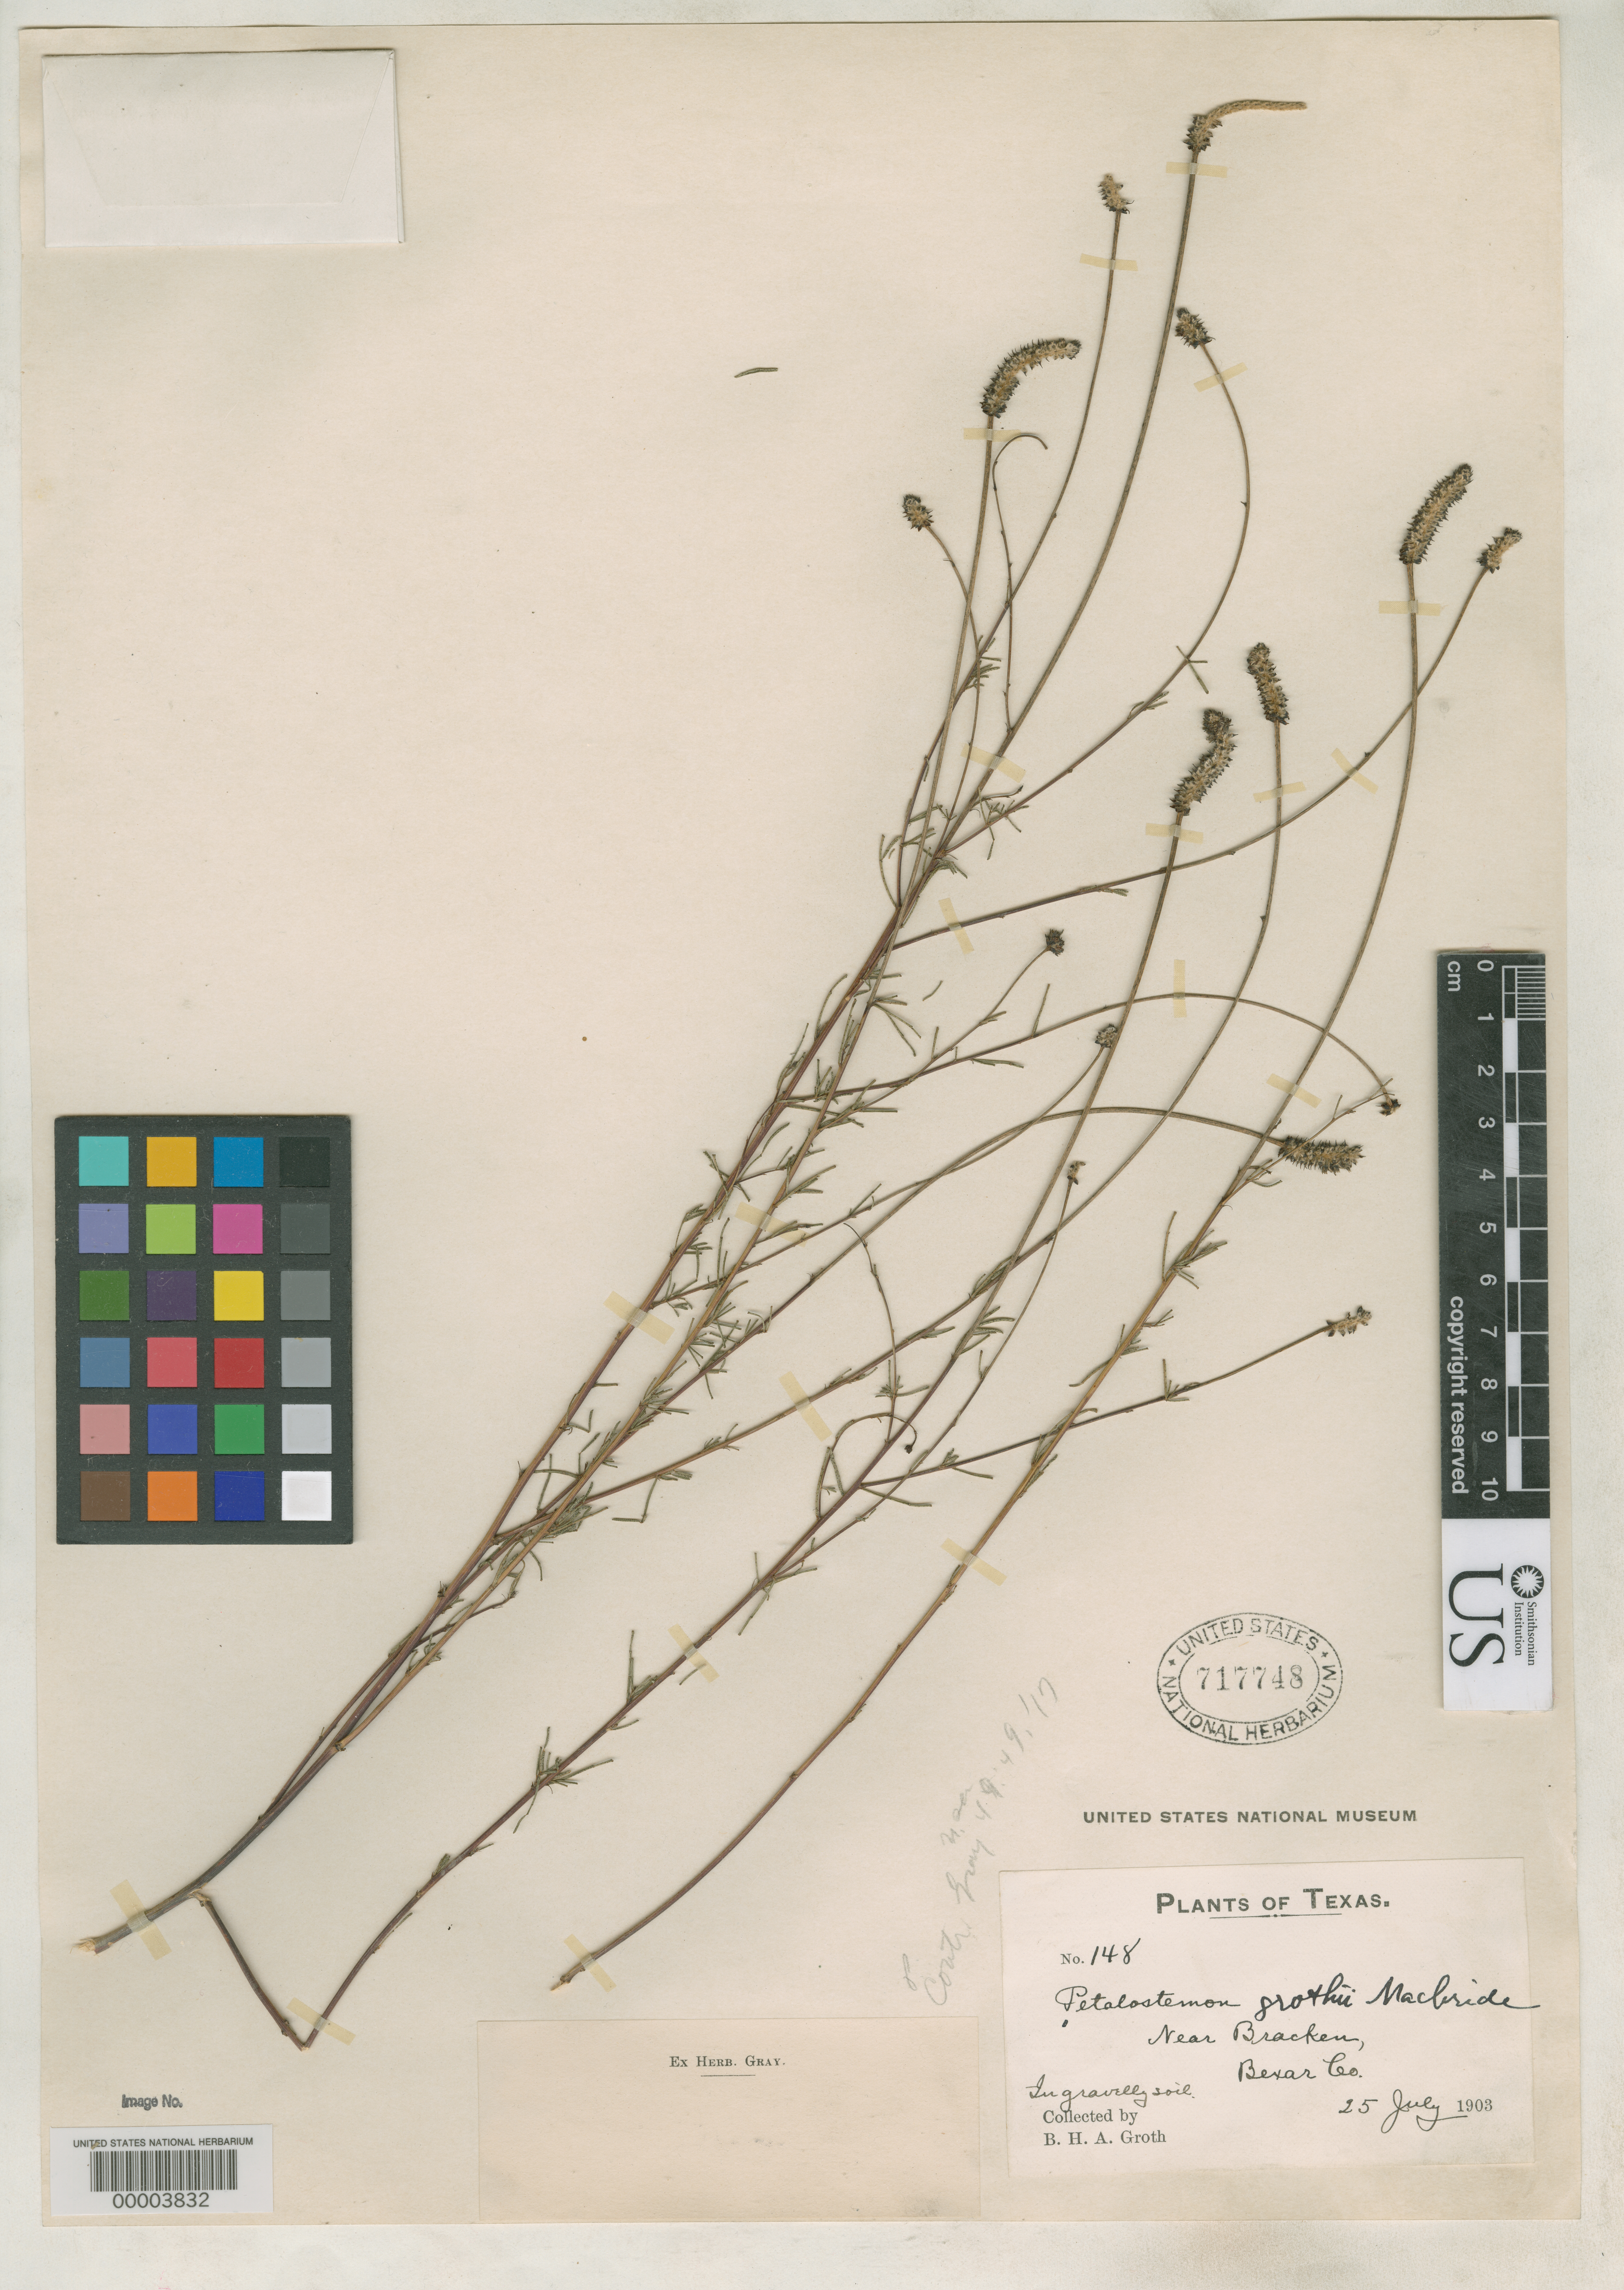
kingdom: Plantae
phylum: Tracheophyta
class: Magnoliopsida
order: Fabales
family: Fabaceae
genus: Petalostemon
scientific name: Petalostemon grothii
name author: J.F. Macbr.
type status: Isotype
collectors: B. Groth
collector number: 148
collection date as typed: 25 Jul 1903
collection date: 1903-07-25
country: United States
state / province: Texas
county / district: Bexar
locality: Near Bracken.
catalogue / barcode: US 717748